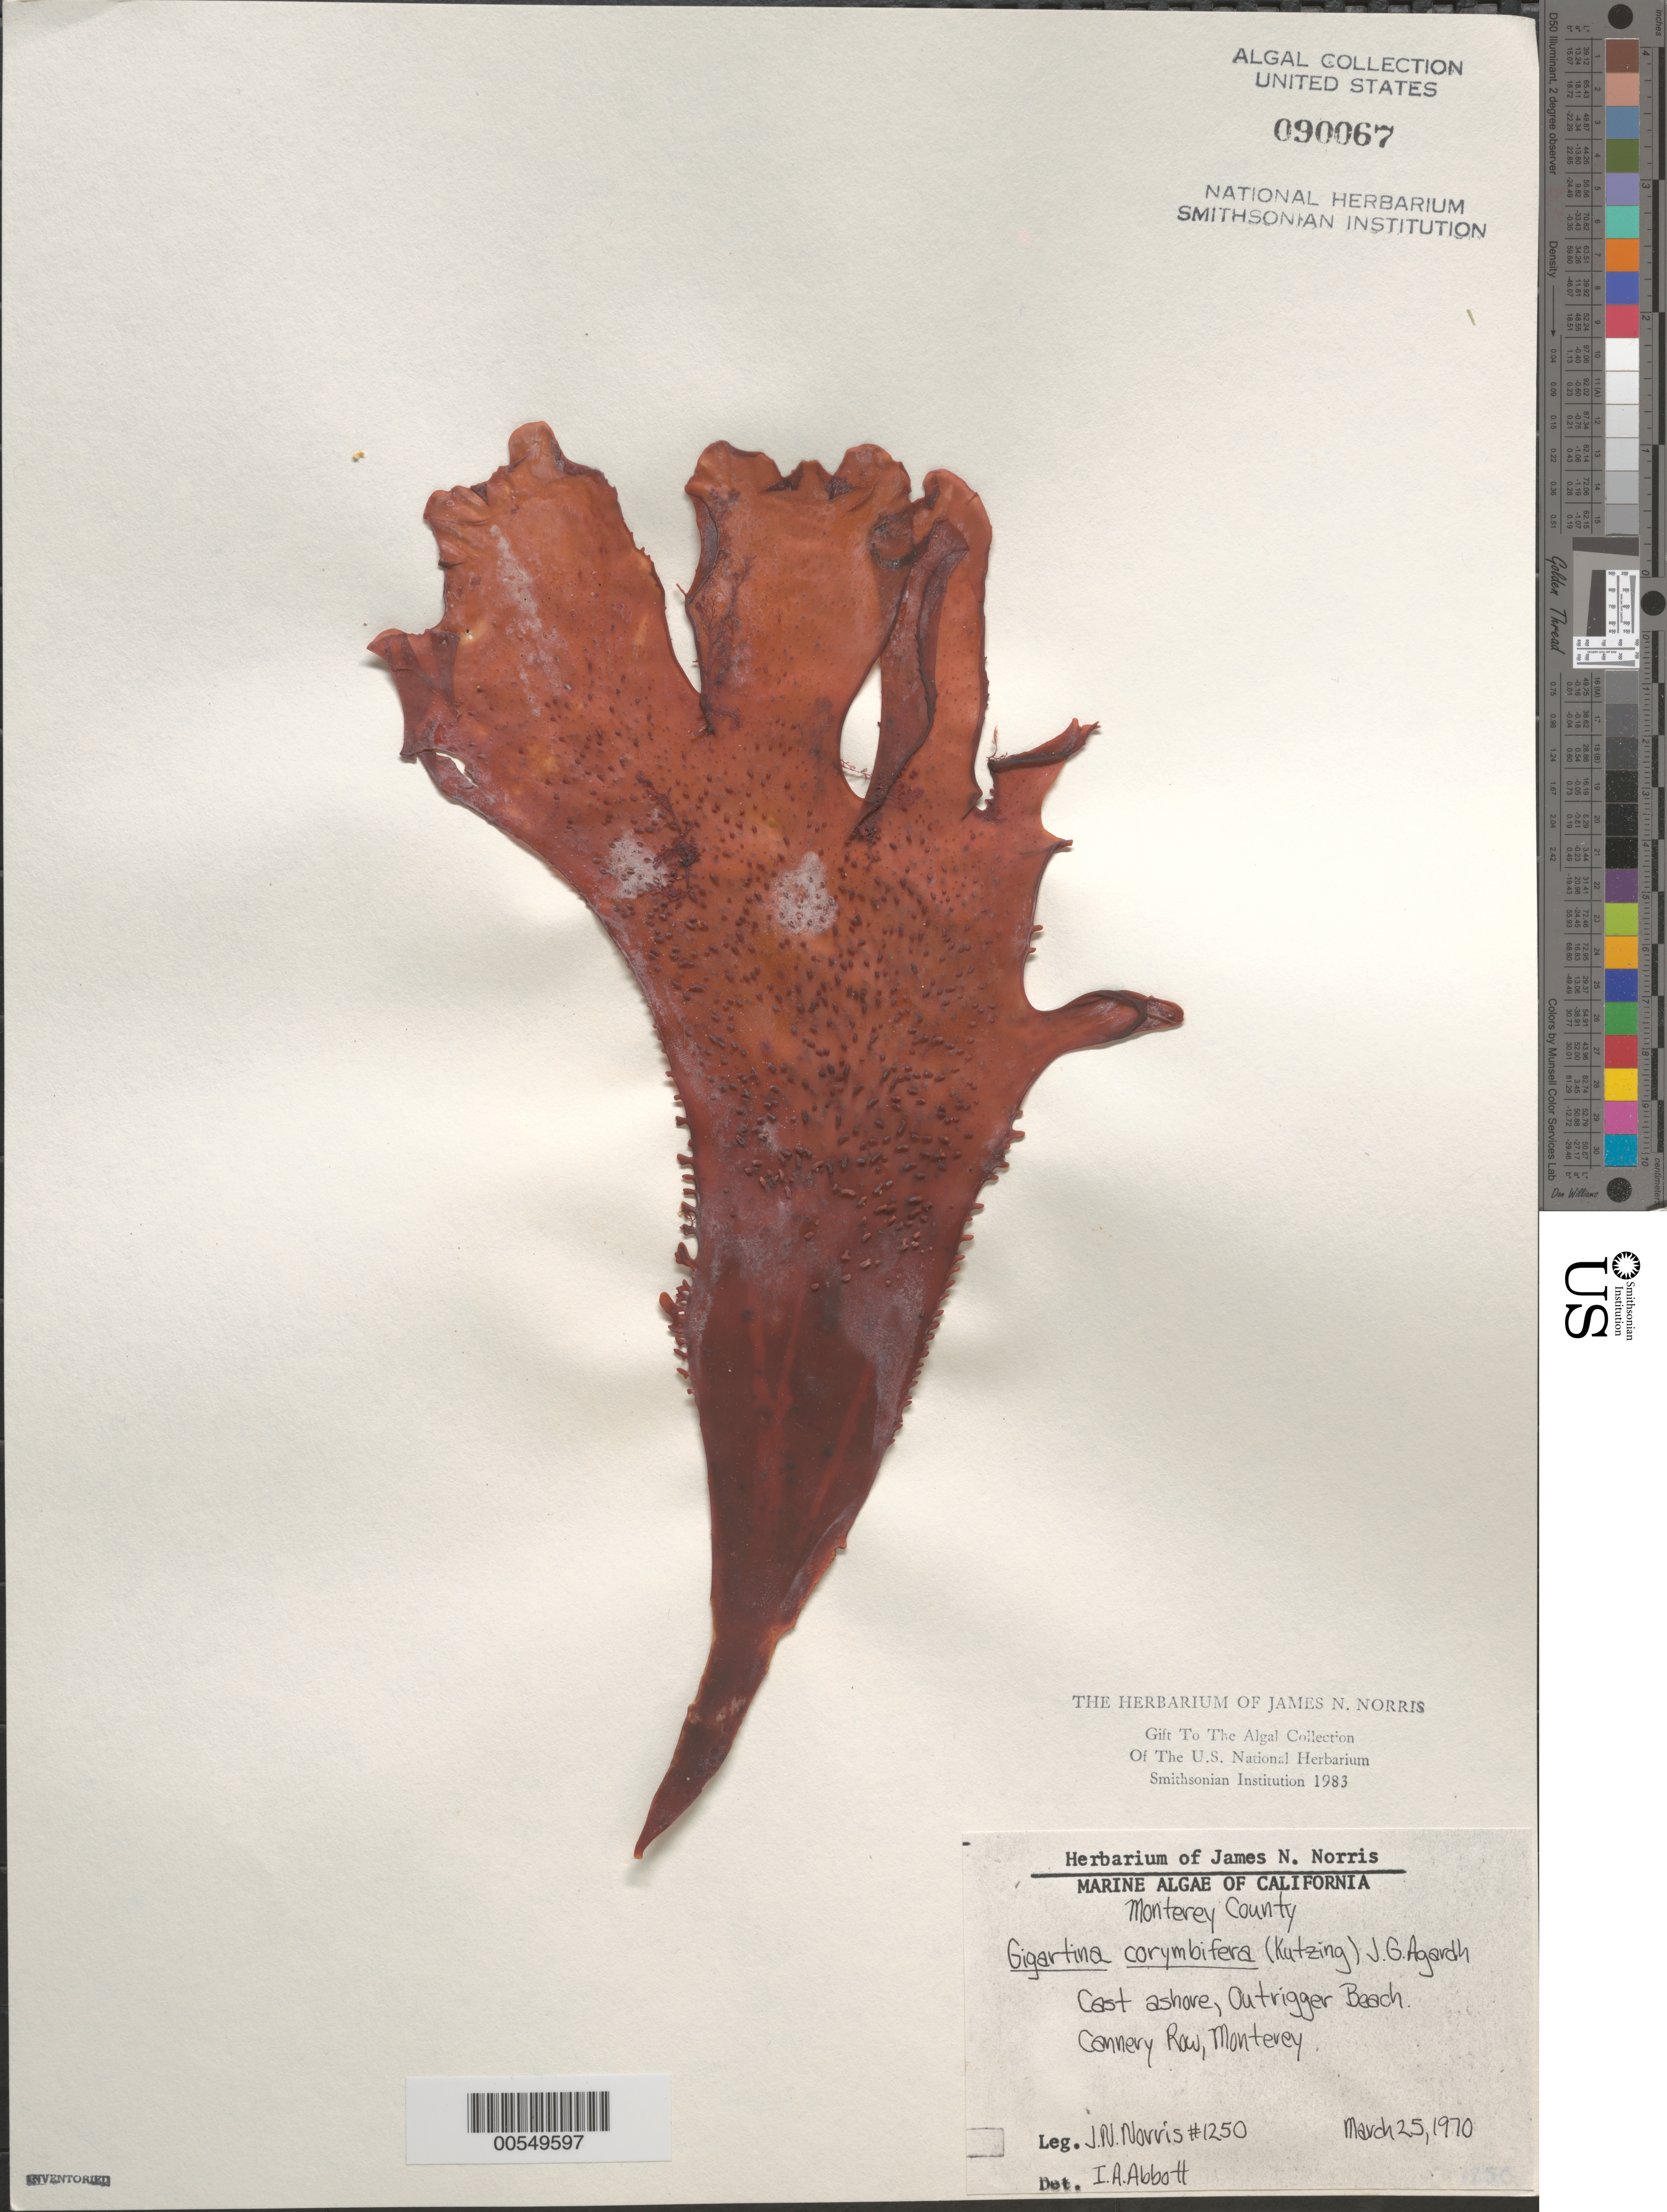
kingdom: Plantae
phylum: Rhodophyta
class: Florideophyceae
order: Gigartinales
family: Gigartinaceae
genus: Chondracanthus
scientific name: Chondracanthus corymbiferus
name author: (Kütz.) Guiry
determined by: Algae name updating Project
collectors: J. N. Norris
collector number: JN-1250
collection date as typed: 25 Mar 1970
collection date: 1970-03-25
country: United States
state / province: California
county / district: Monterey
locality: Outrigger Beach, Cannery Row, Monterey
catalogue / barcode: US 90067